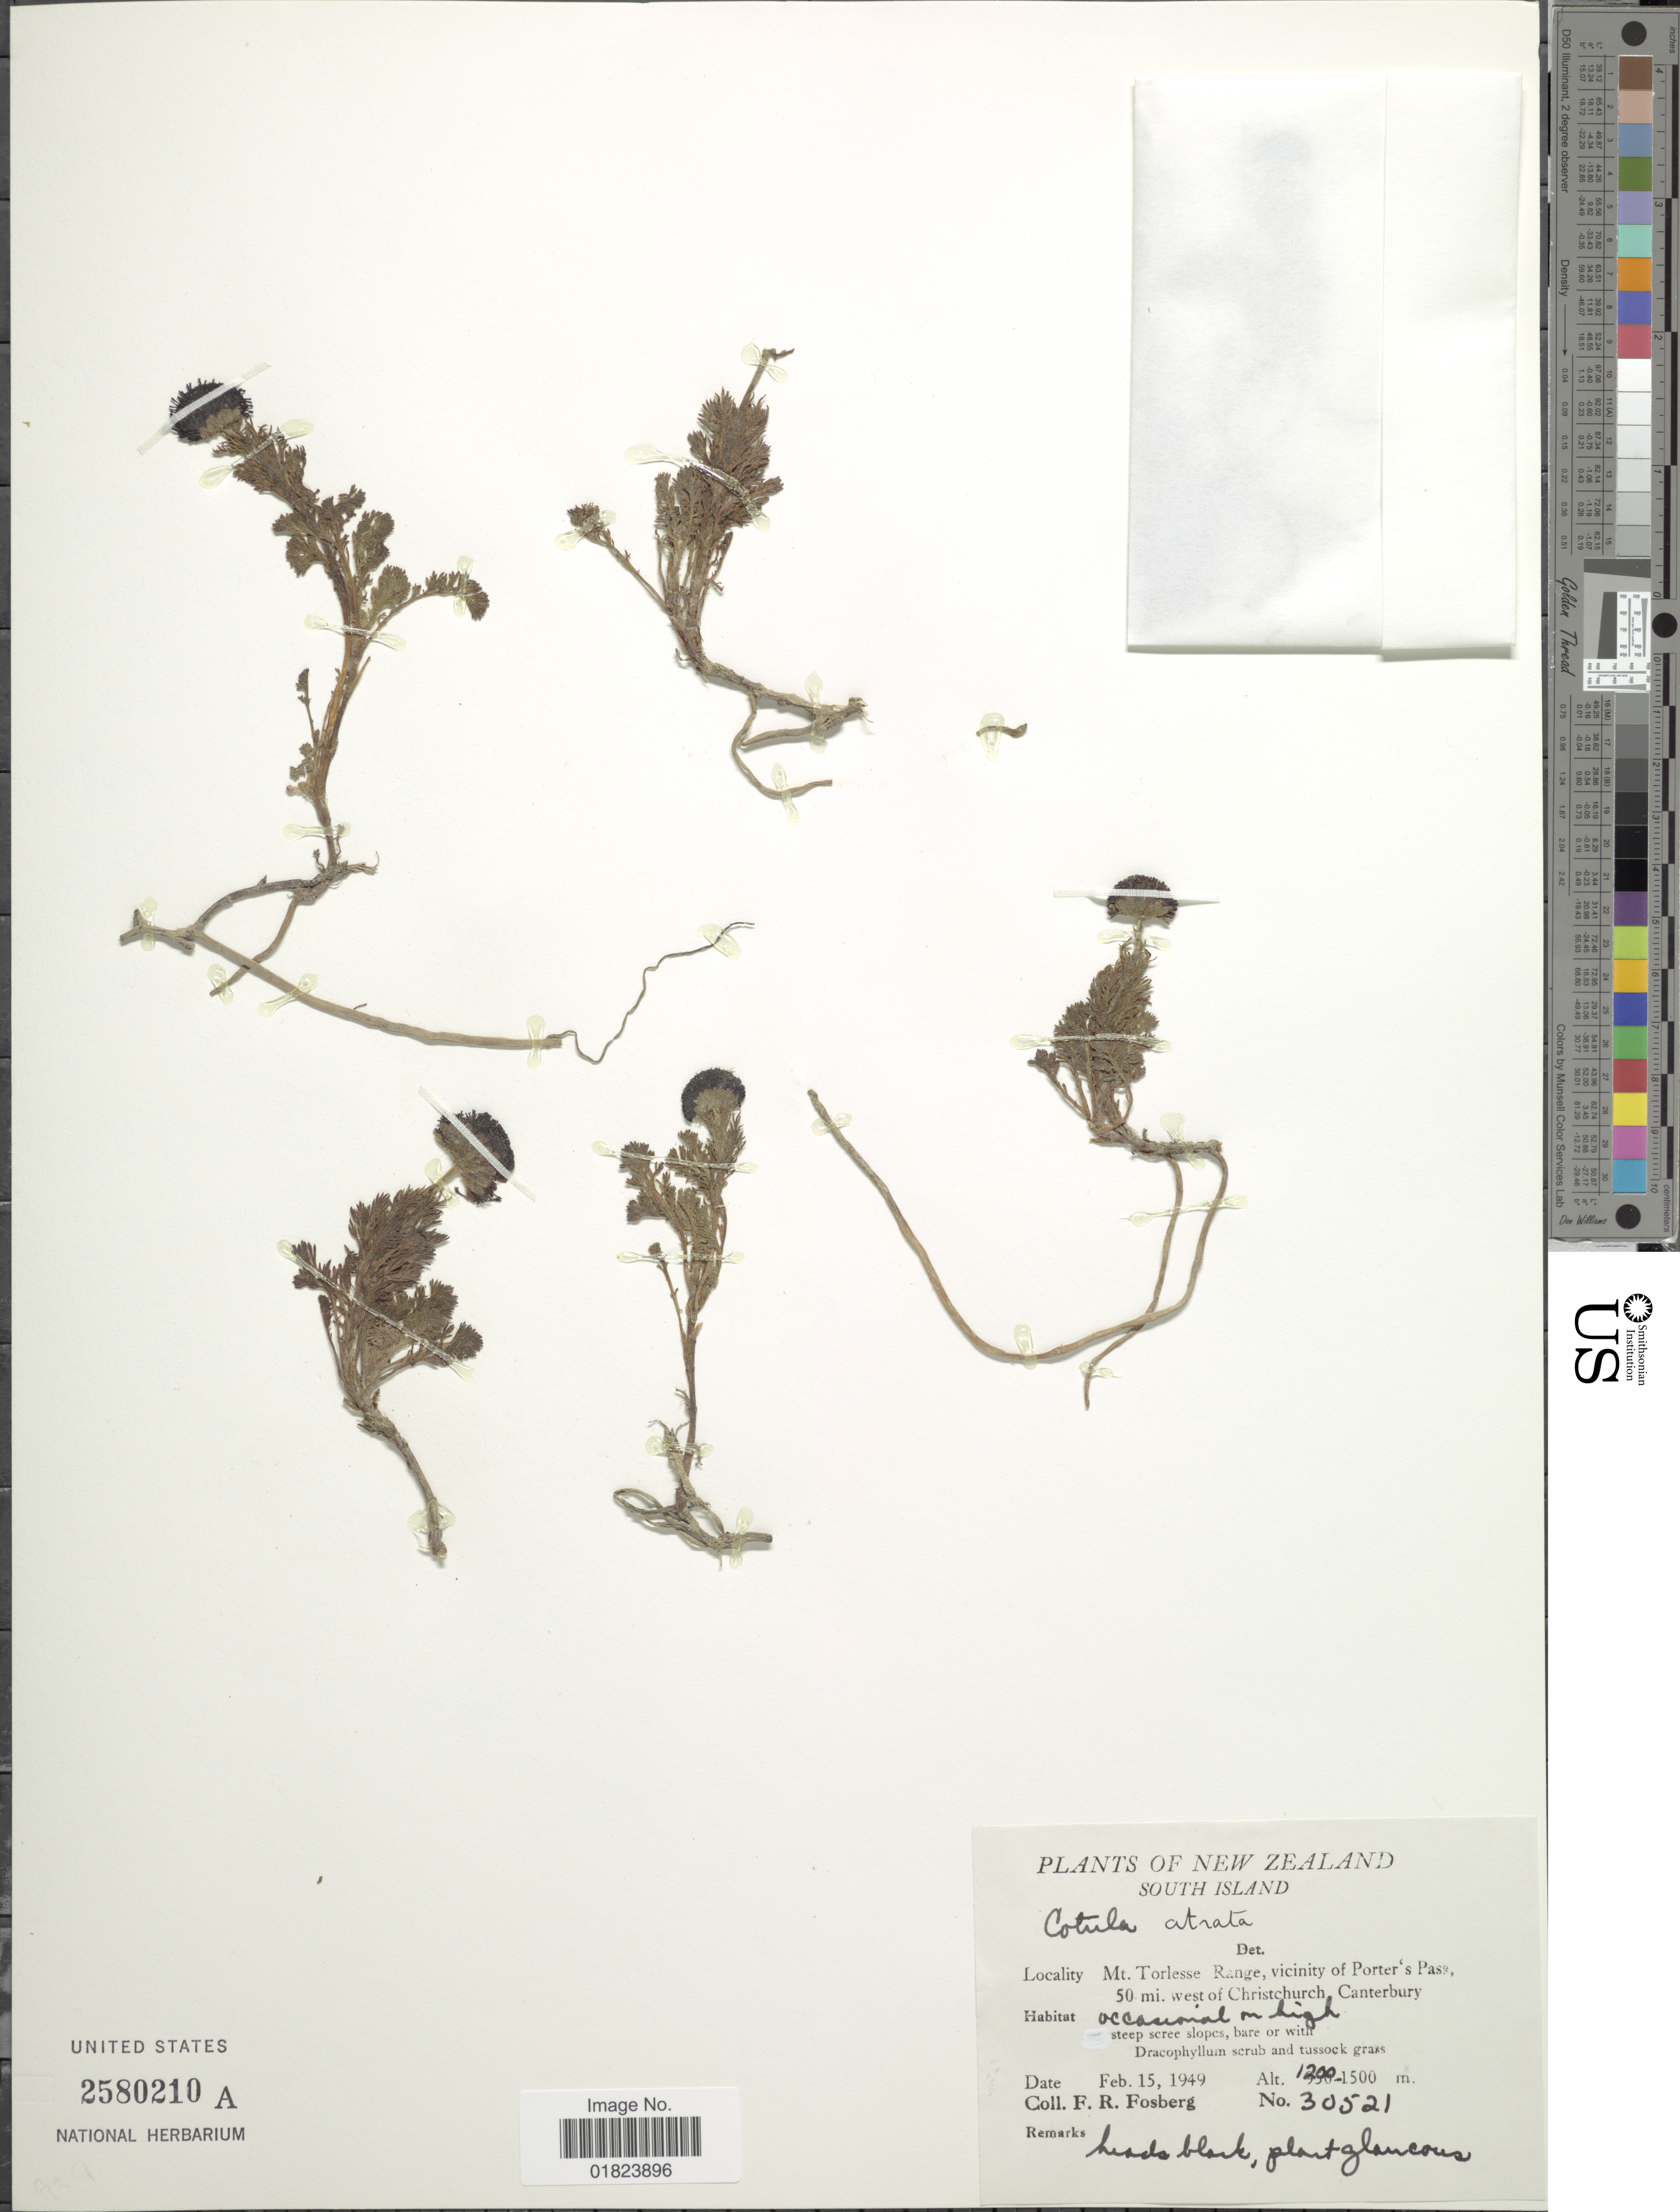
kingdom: Plantae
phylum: Tracheophyta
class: Magnoliopsida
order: Asterales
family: Asteraceae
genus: Cotula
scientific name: Cotula atrata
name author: Hook. f.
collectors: F. R. Fosberg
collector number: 30521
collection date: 1949-02-15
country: New Zealand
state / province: Canterbury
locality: South Island, Mt. Torlesse Range, vicinity of Porter's Pass, 50 mi. west of Christchurch, steep scree slopes.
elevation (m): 1200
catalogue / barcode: US 2580210A